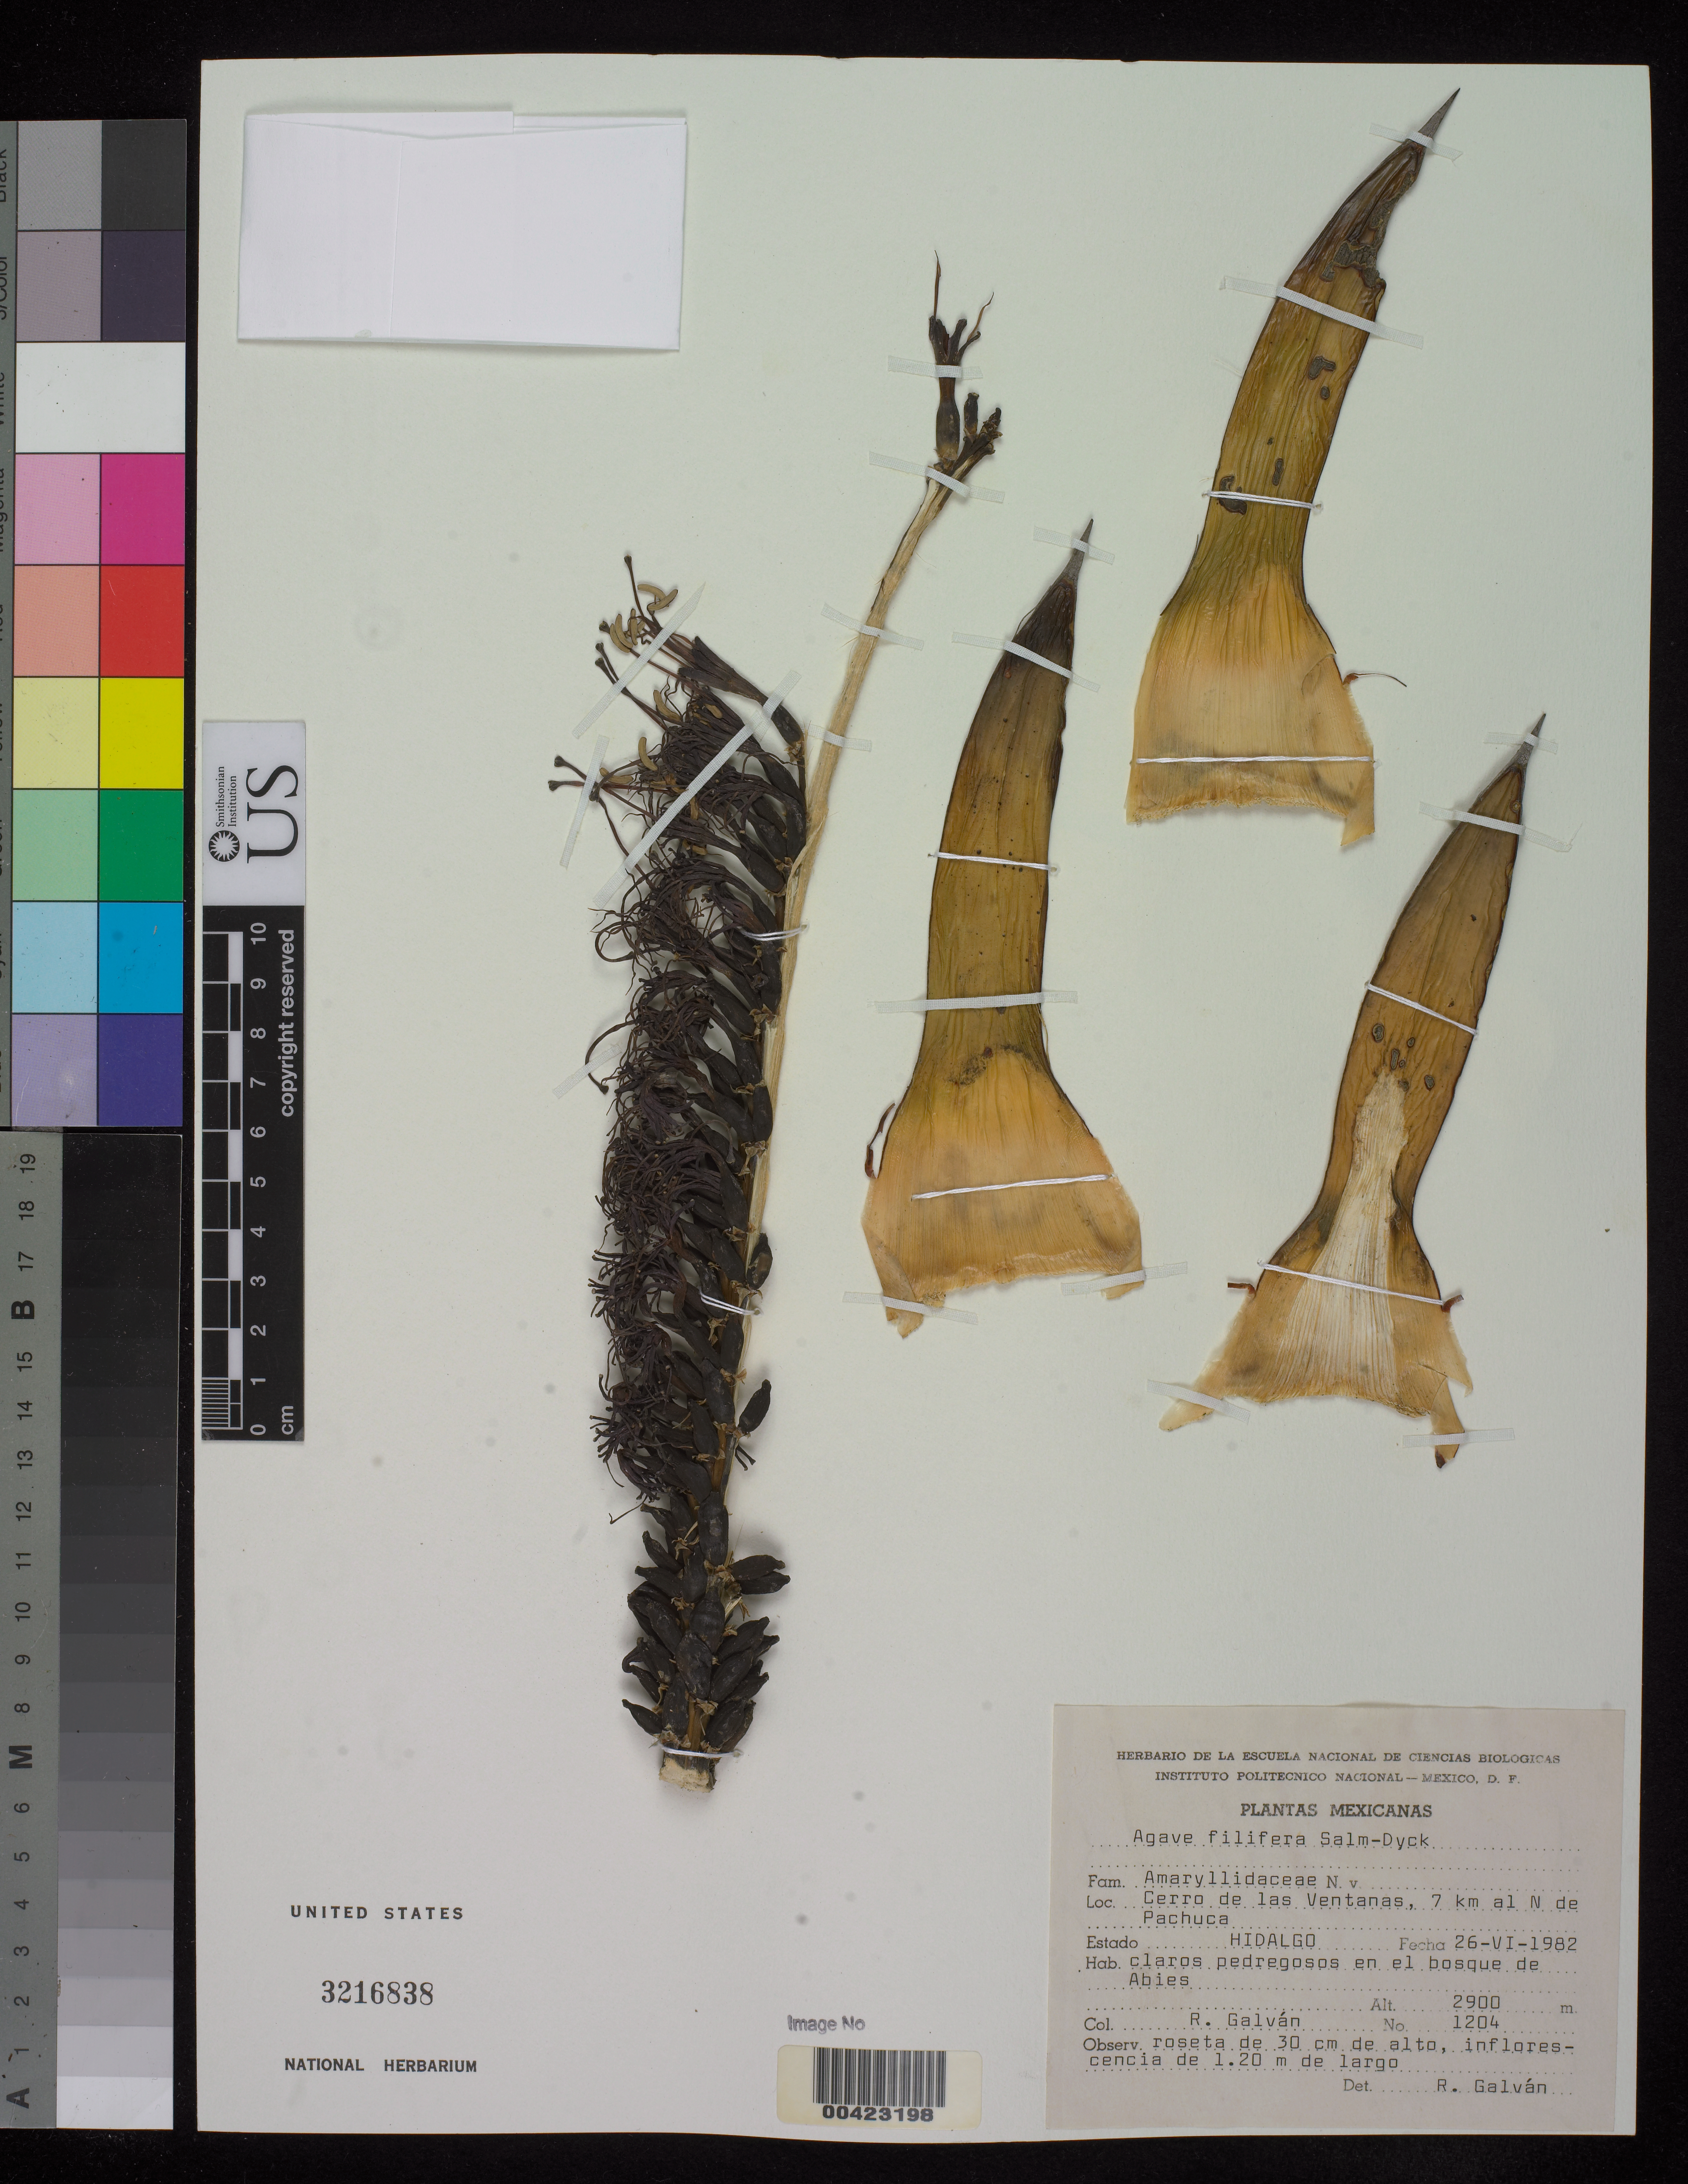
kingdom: Plantae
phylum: Tracheophyta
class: Liliopsida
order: Asparagales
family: Asparagaceae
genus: Agave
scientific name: Agave filifera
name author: Salm-Dyck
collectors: R. Glavan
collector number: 1204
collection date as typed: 26 Jun 1982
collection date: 1982-06-26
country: Mexico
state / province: Hidalgo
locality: Cerro de Las Ventans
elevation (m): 2900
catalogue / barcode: US 3216838